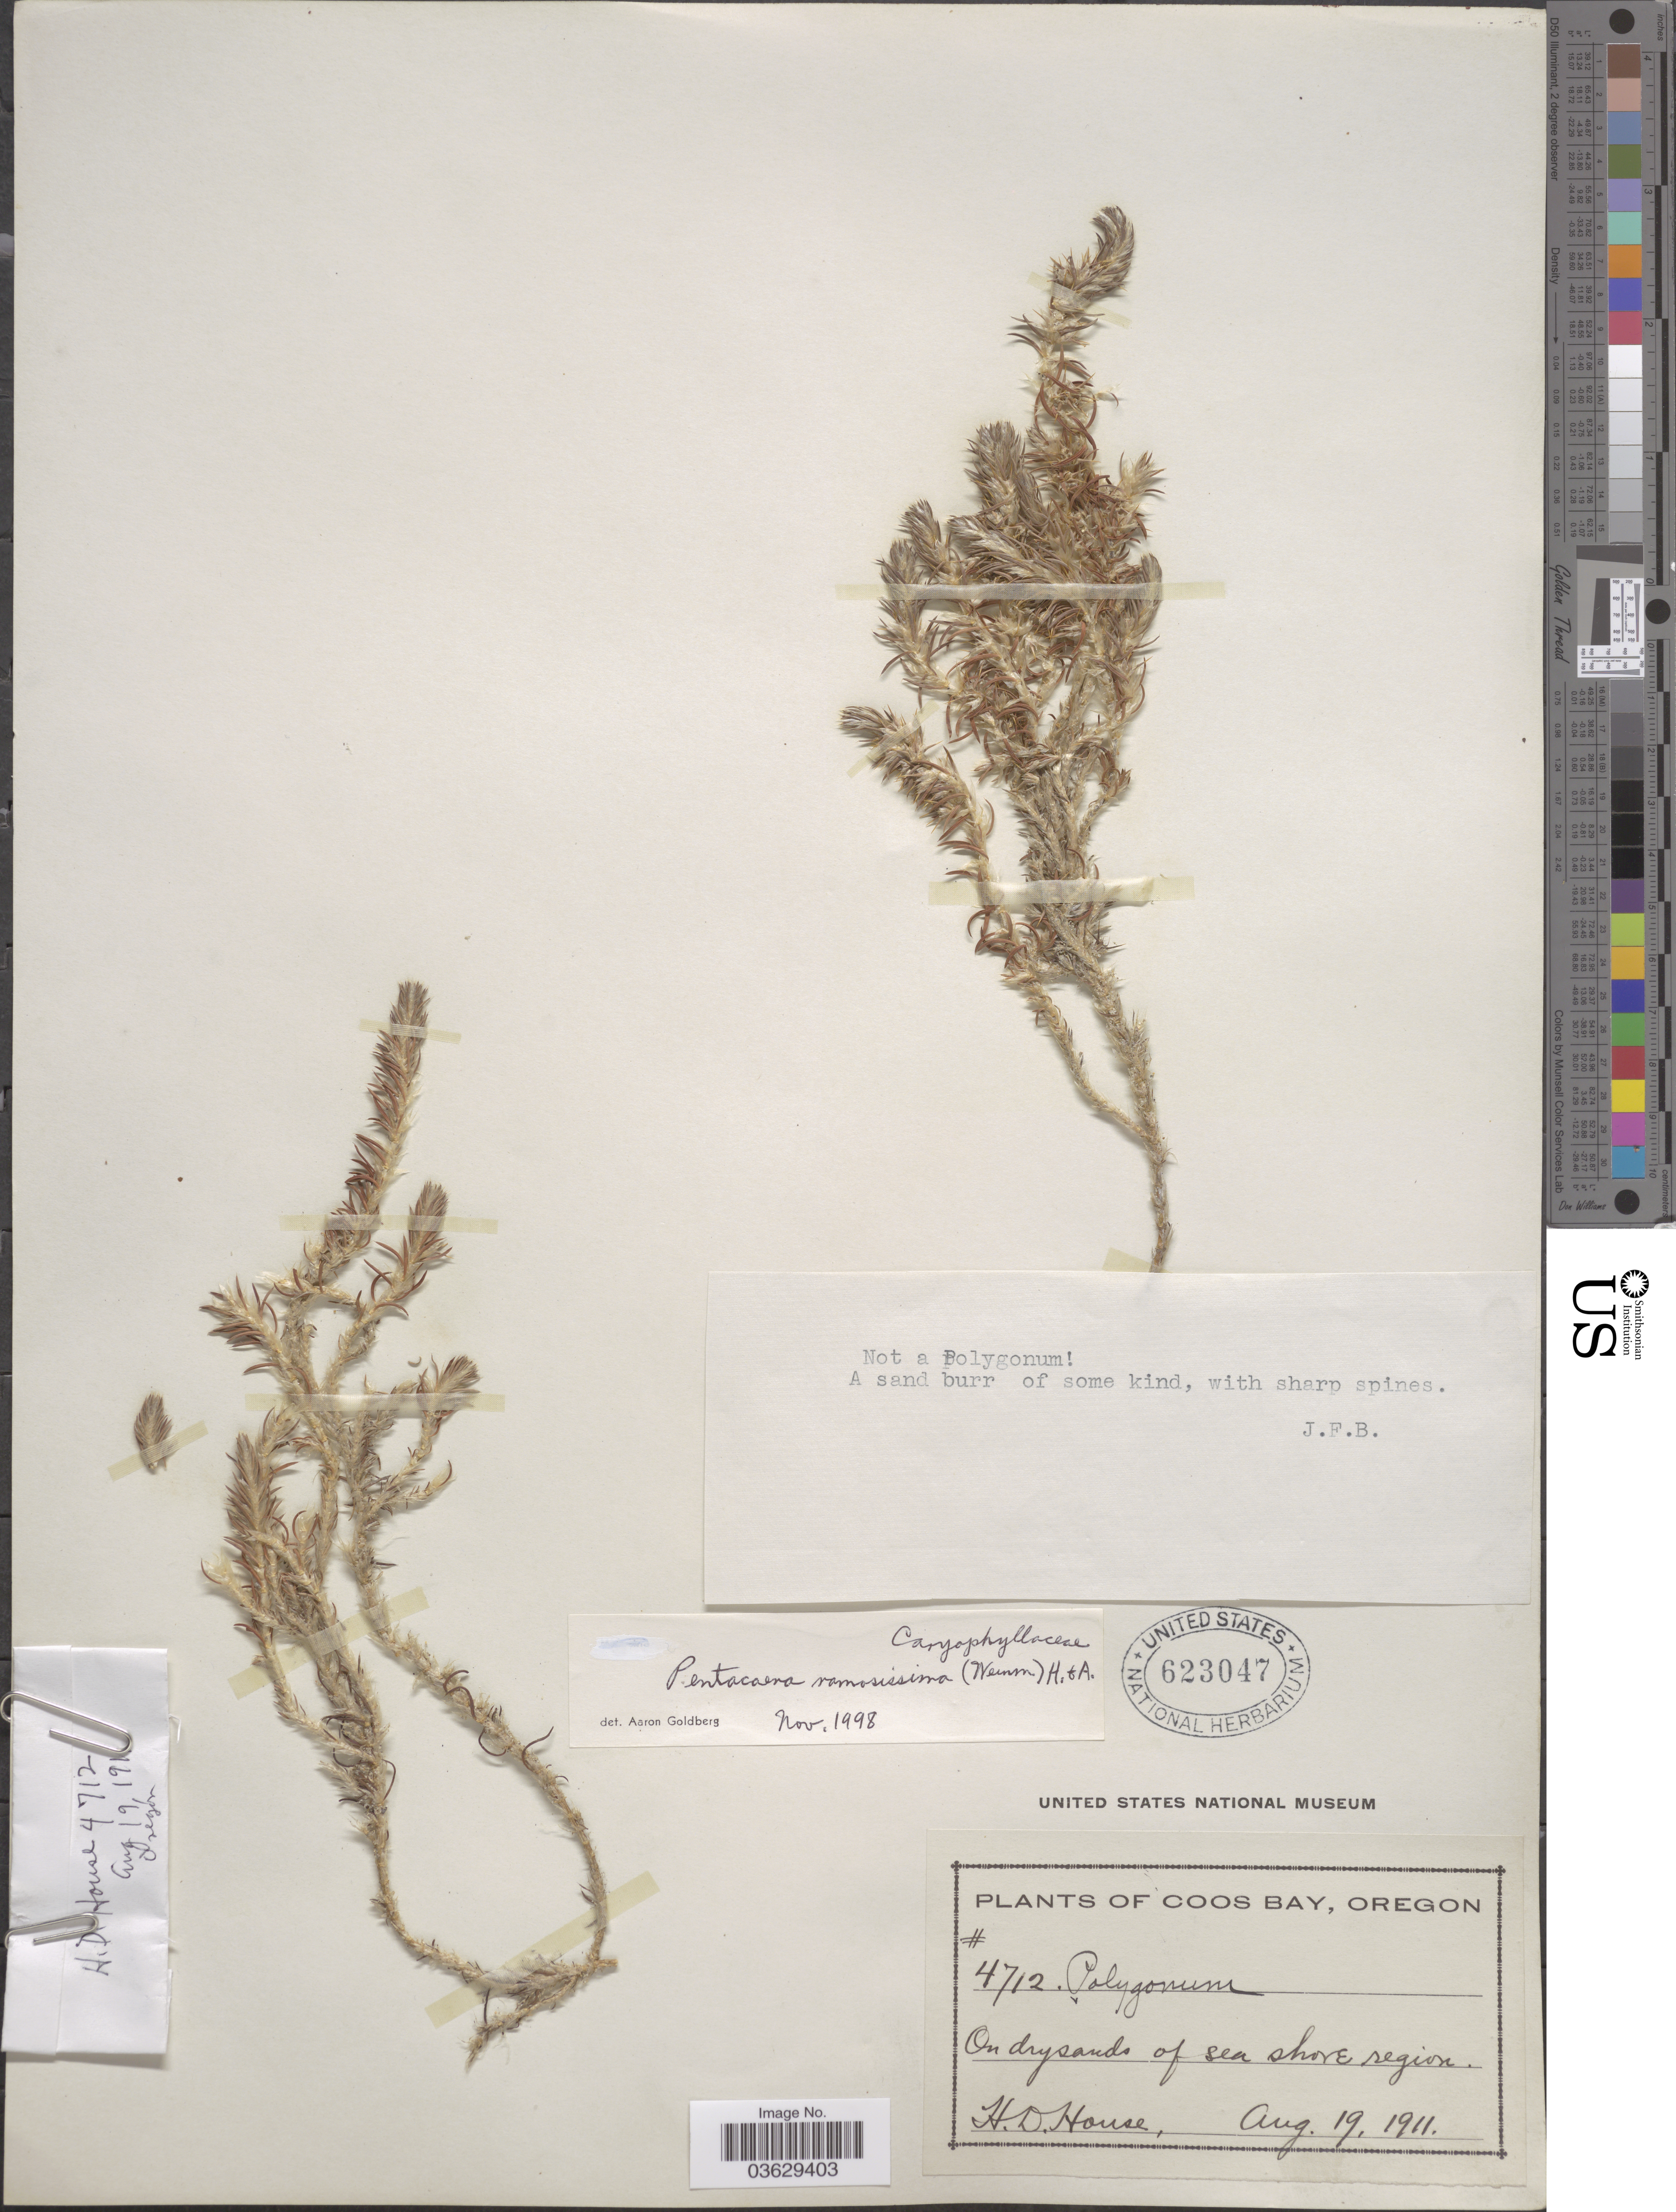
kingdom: Plantae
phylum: Tracheophyta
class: Magnoliopsida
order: Caryophyllales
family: Caryophyllaceae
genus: Cardionema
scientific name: Cardionema ramosissimum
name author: (Weinm.) A. Nelson & J.F. Macbr.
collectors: H. D. House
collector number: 4712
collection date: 1911-08-19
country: United States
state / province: Oregon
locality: Coos Bay. Dry sands of sea shore region.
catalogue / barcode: US 623047